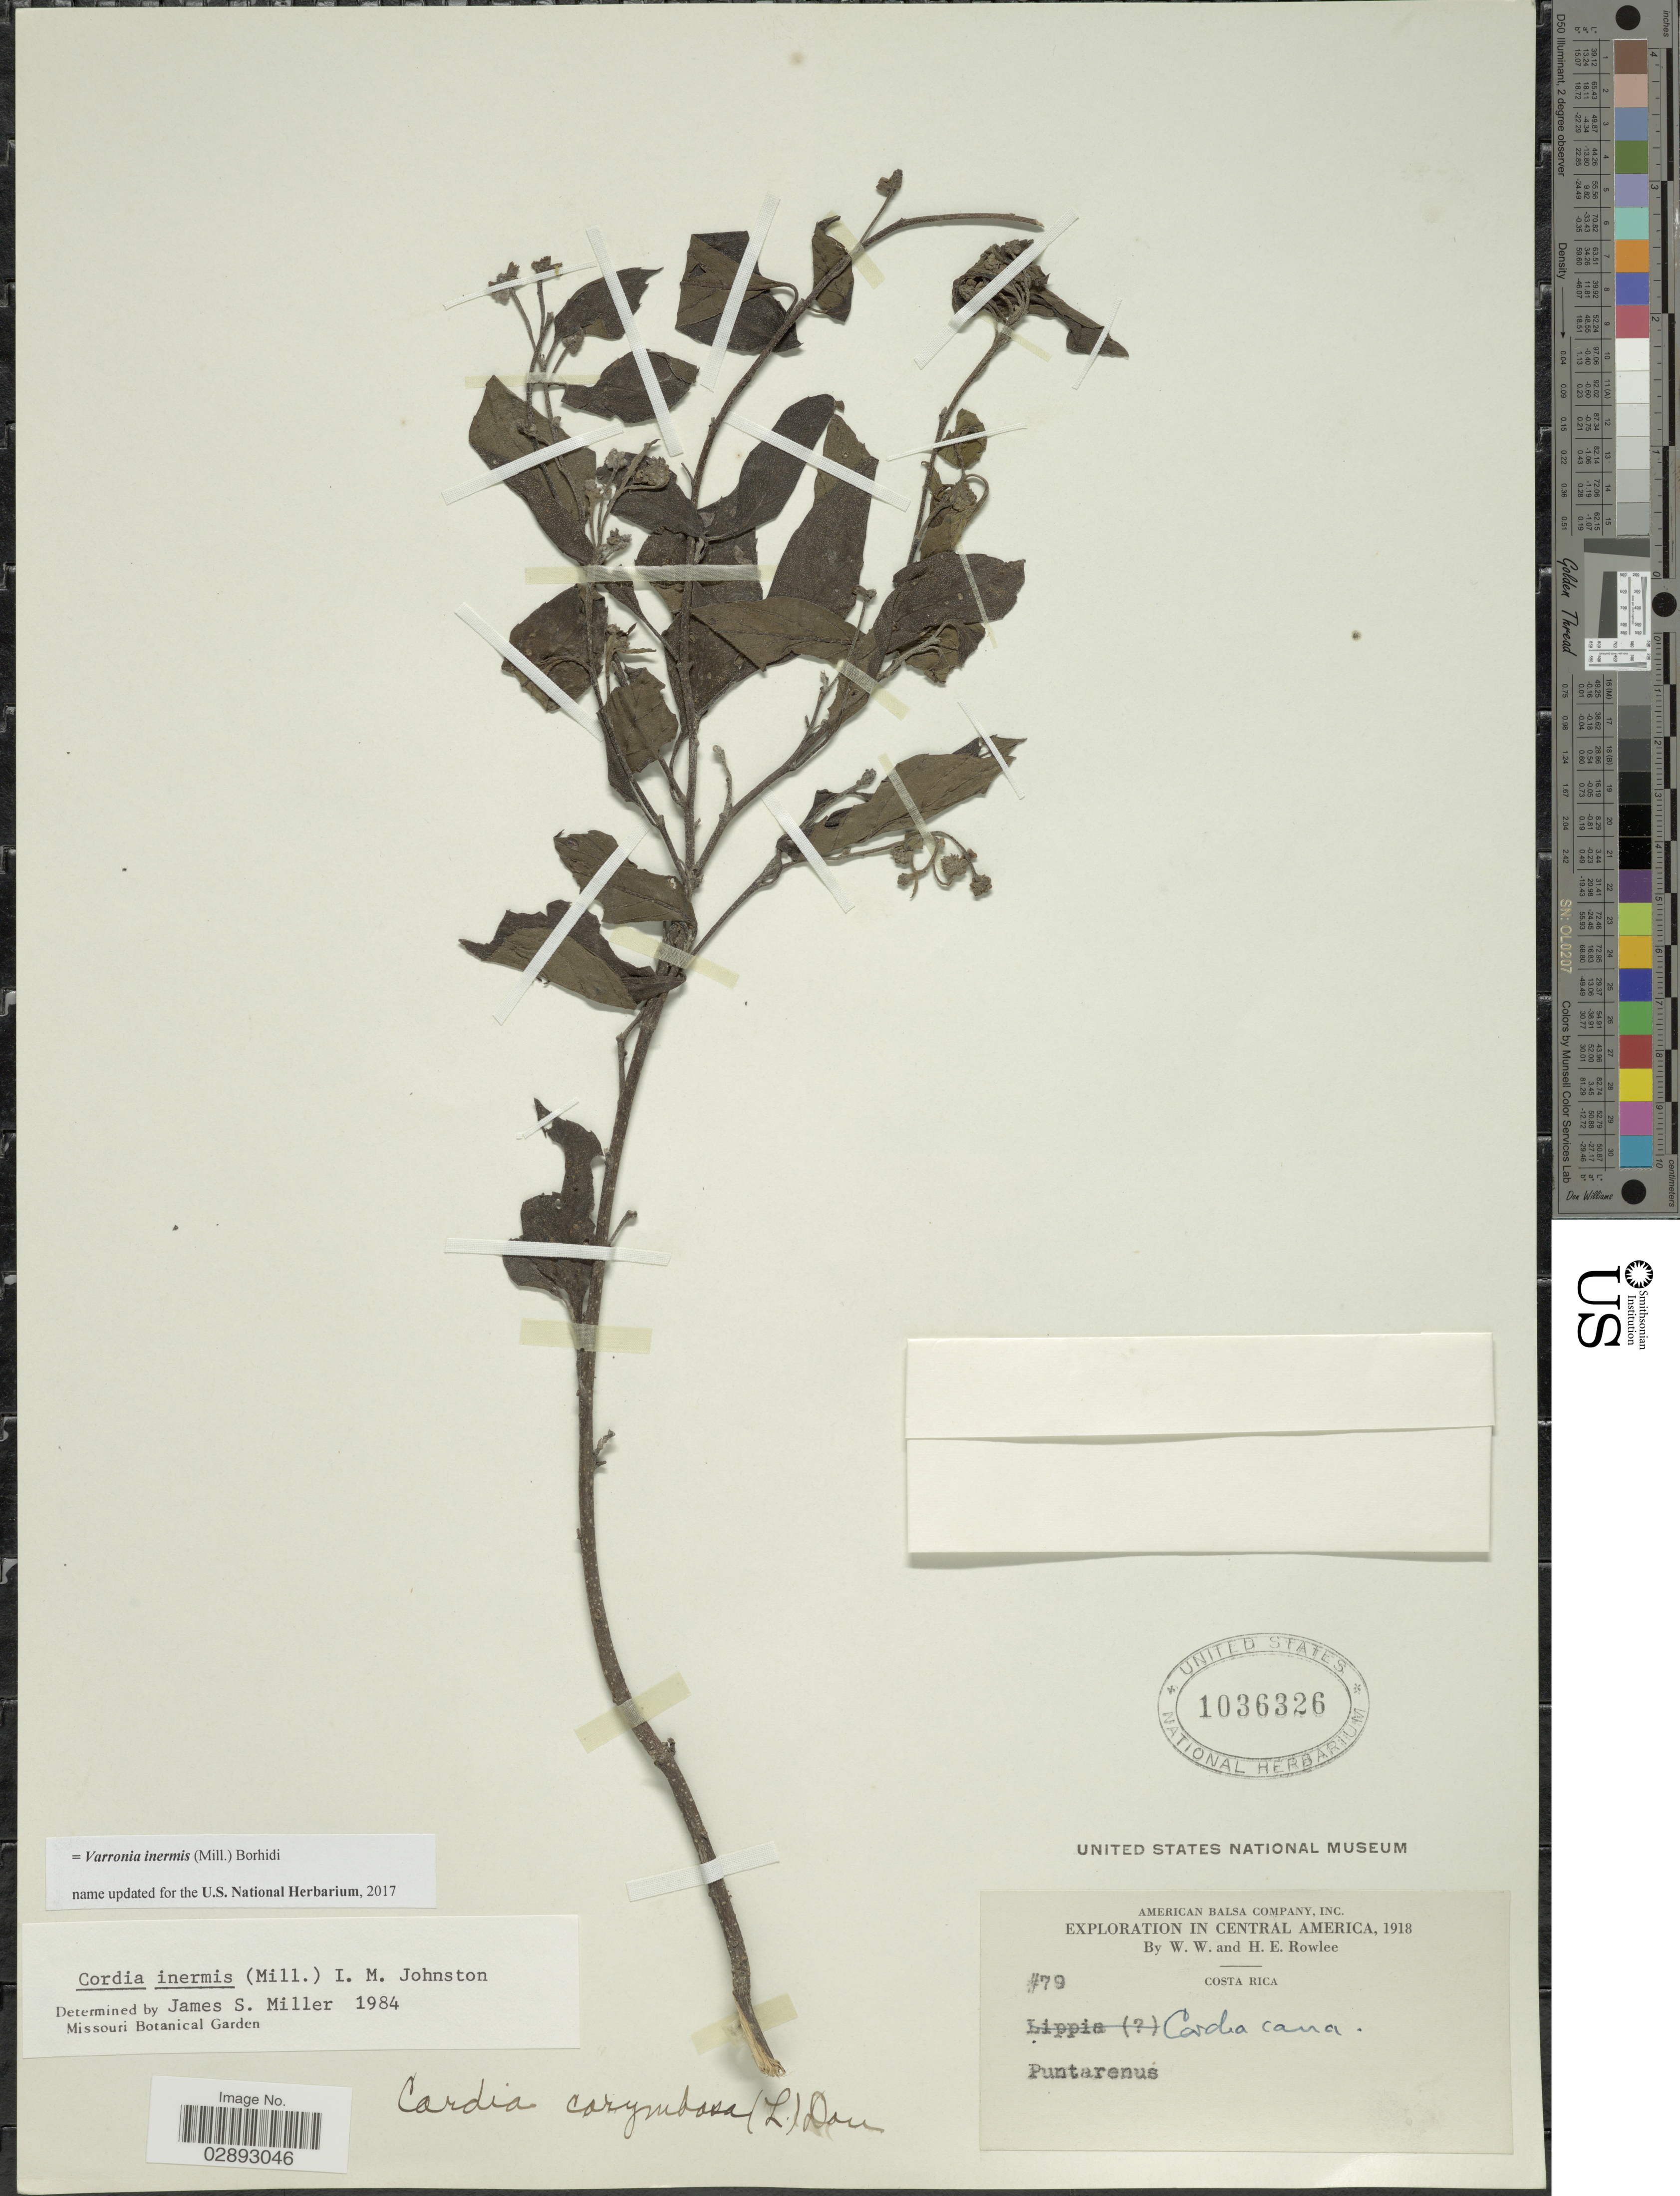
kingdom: Plantae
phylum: Tracheophyta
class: Magnoliopsida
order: Boraginales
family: Cordiaceae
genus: Varronia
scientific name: Varronia inermis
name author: (Mill.) Borhidi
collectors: W. W. Rowlee & H. E. Rowlee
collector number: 79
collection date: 1918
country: Costa Rica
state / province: Puntarenas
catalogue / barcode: US 1036326